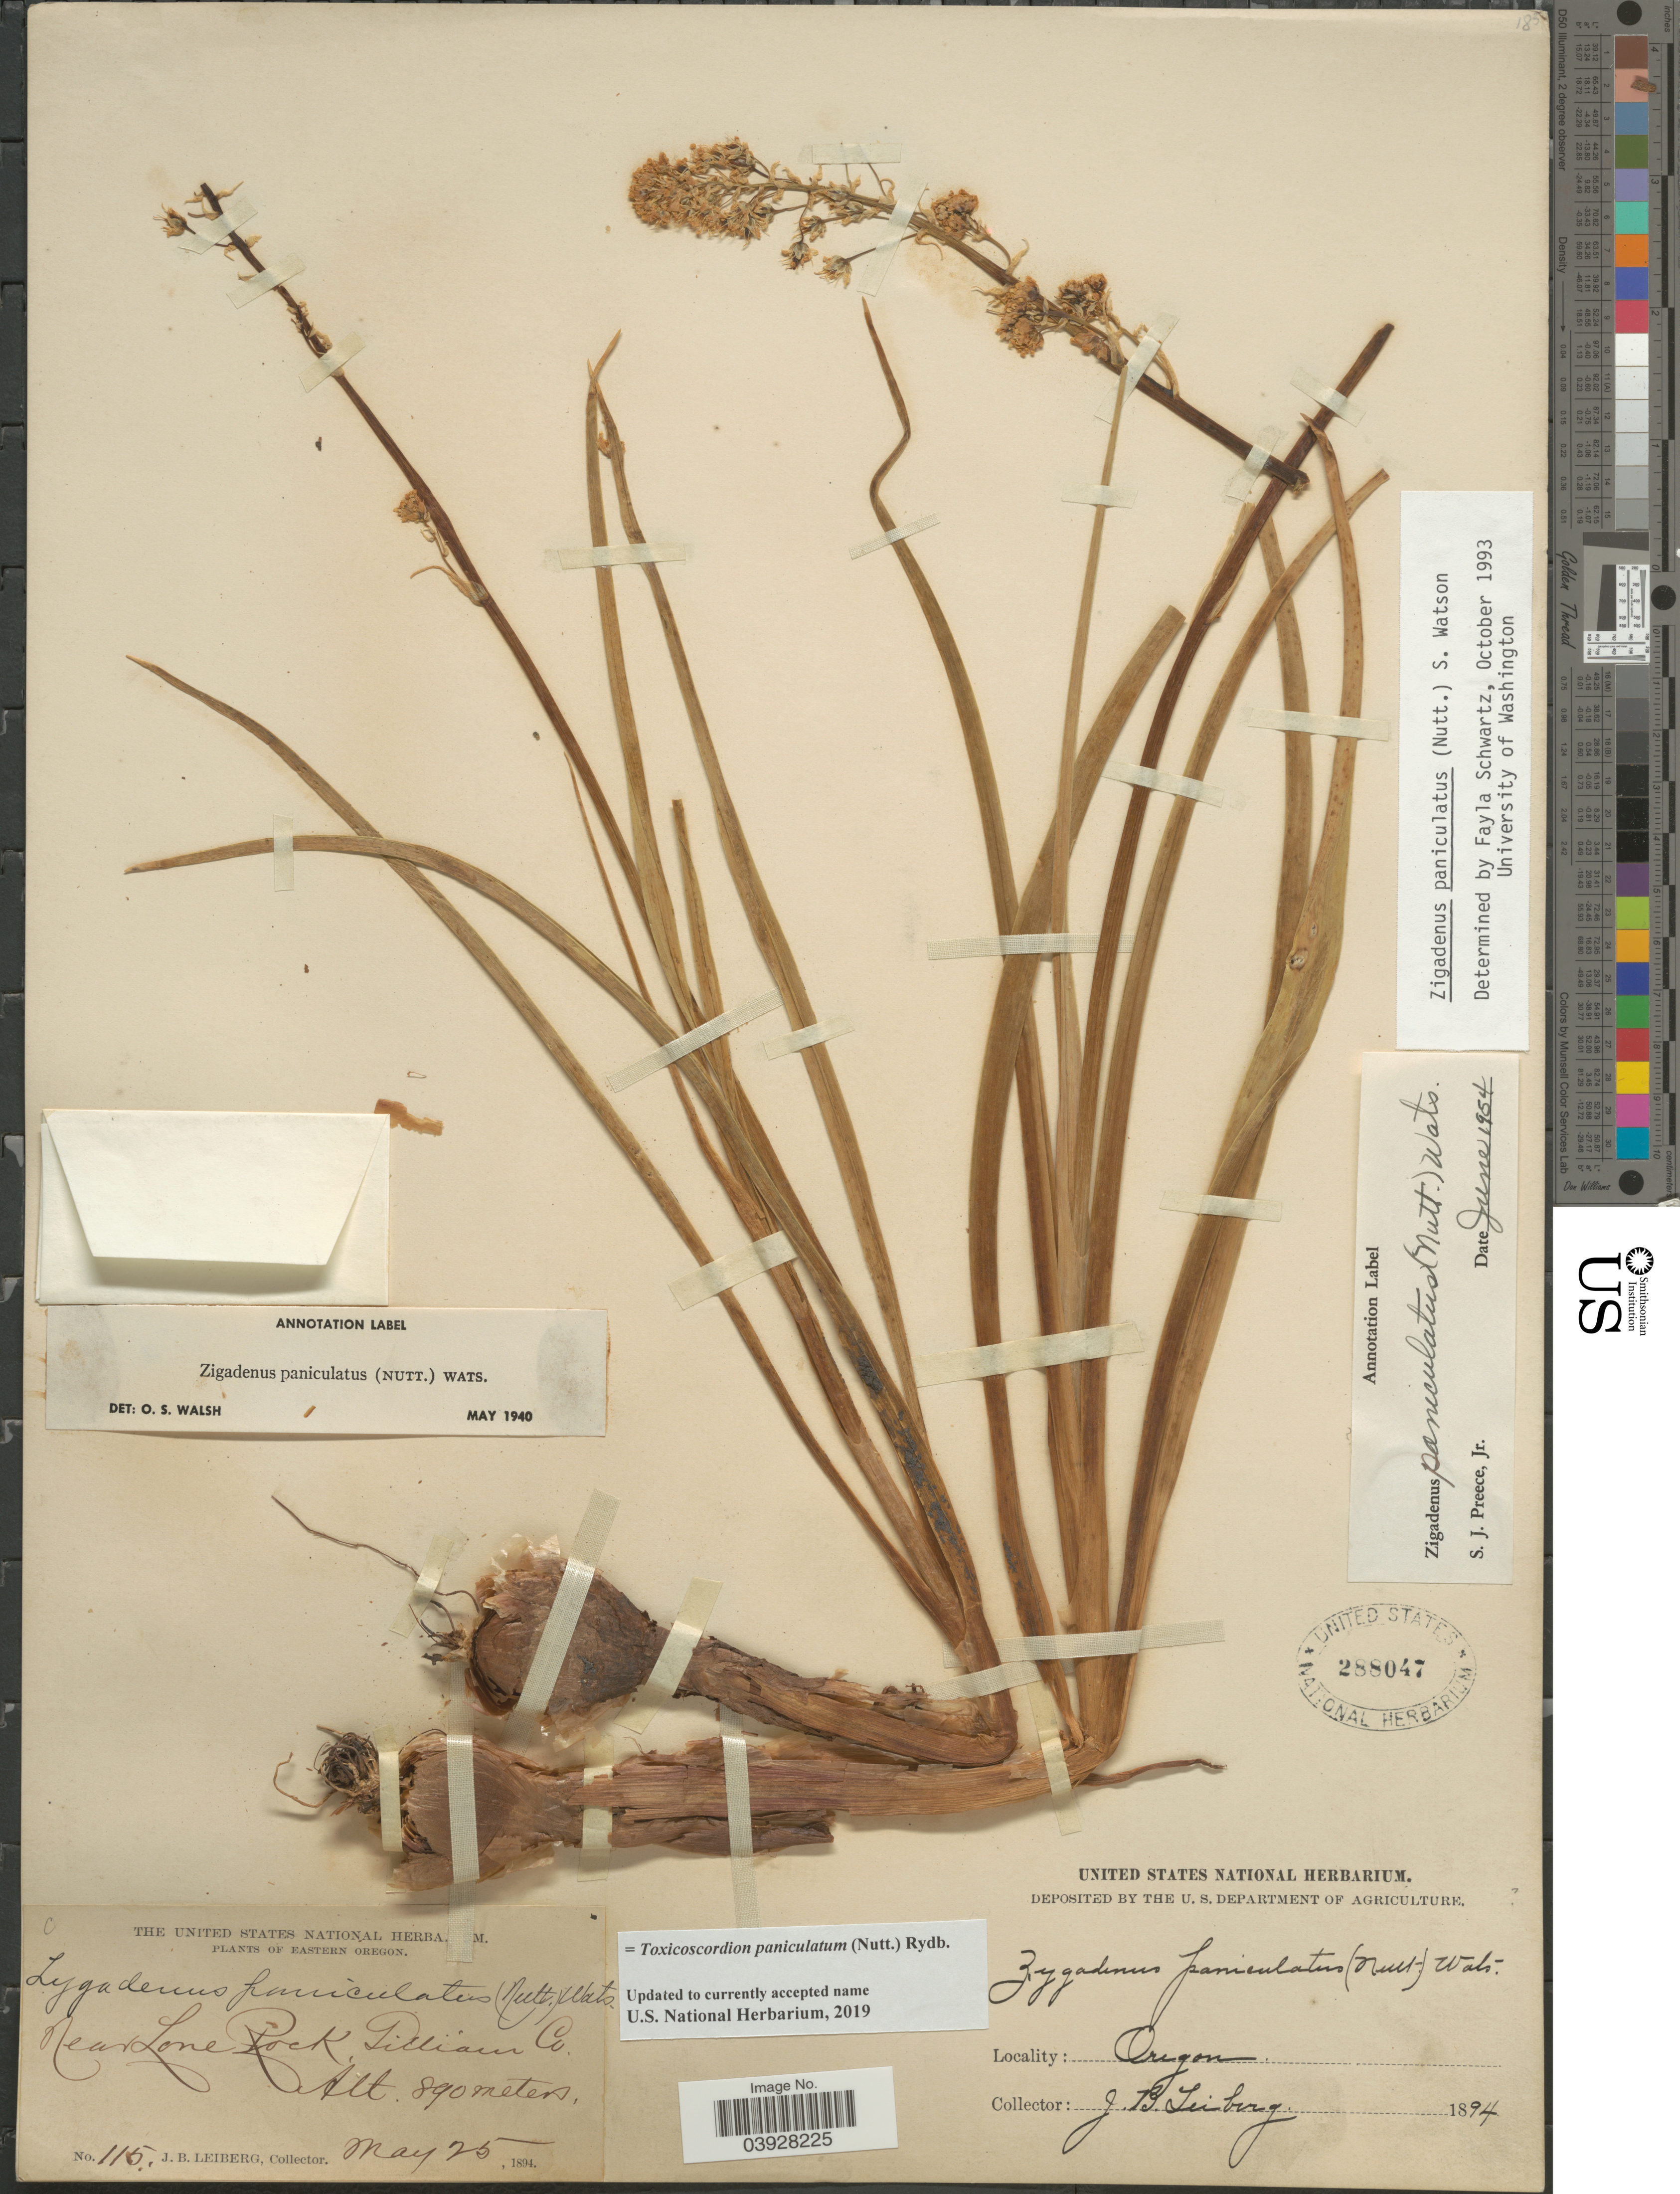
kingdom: Plantae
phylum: Tracheophyta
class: Liliopsida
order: Liliales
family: Melanthiaceae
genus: Toxicoscordion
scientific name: Toxicoscordion paniculatum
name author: (Nutt.) Rydb.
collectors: J. B. Leiberg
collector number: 115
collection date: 1894-05-25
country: United States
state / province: Oregon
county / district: Gilliam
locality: Eastern Oregon. Near Lone Rock, Gilliam Co.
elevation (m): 890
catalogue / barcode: US 288047